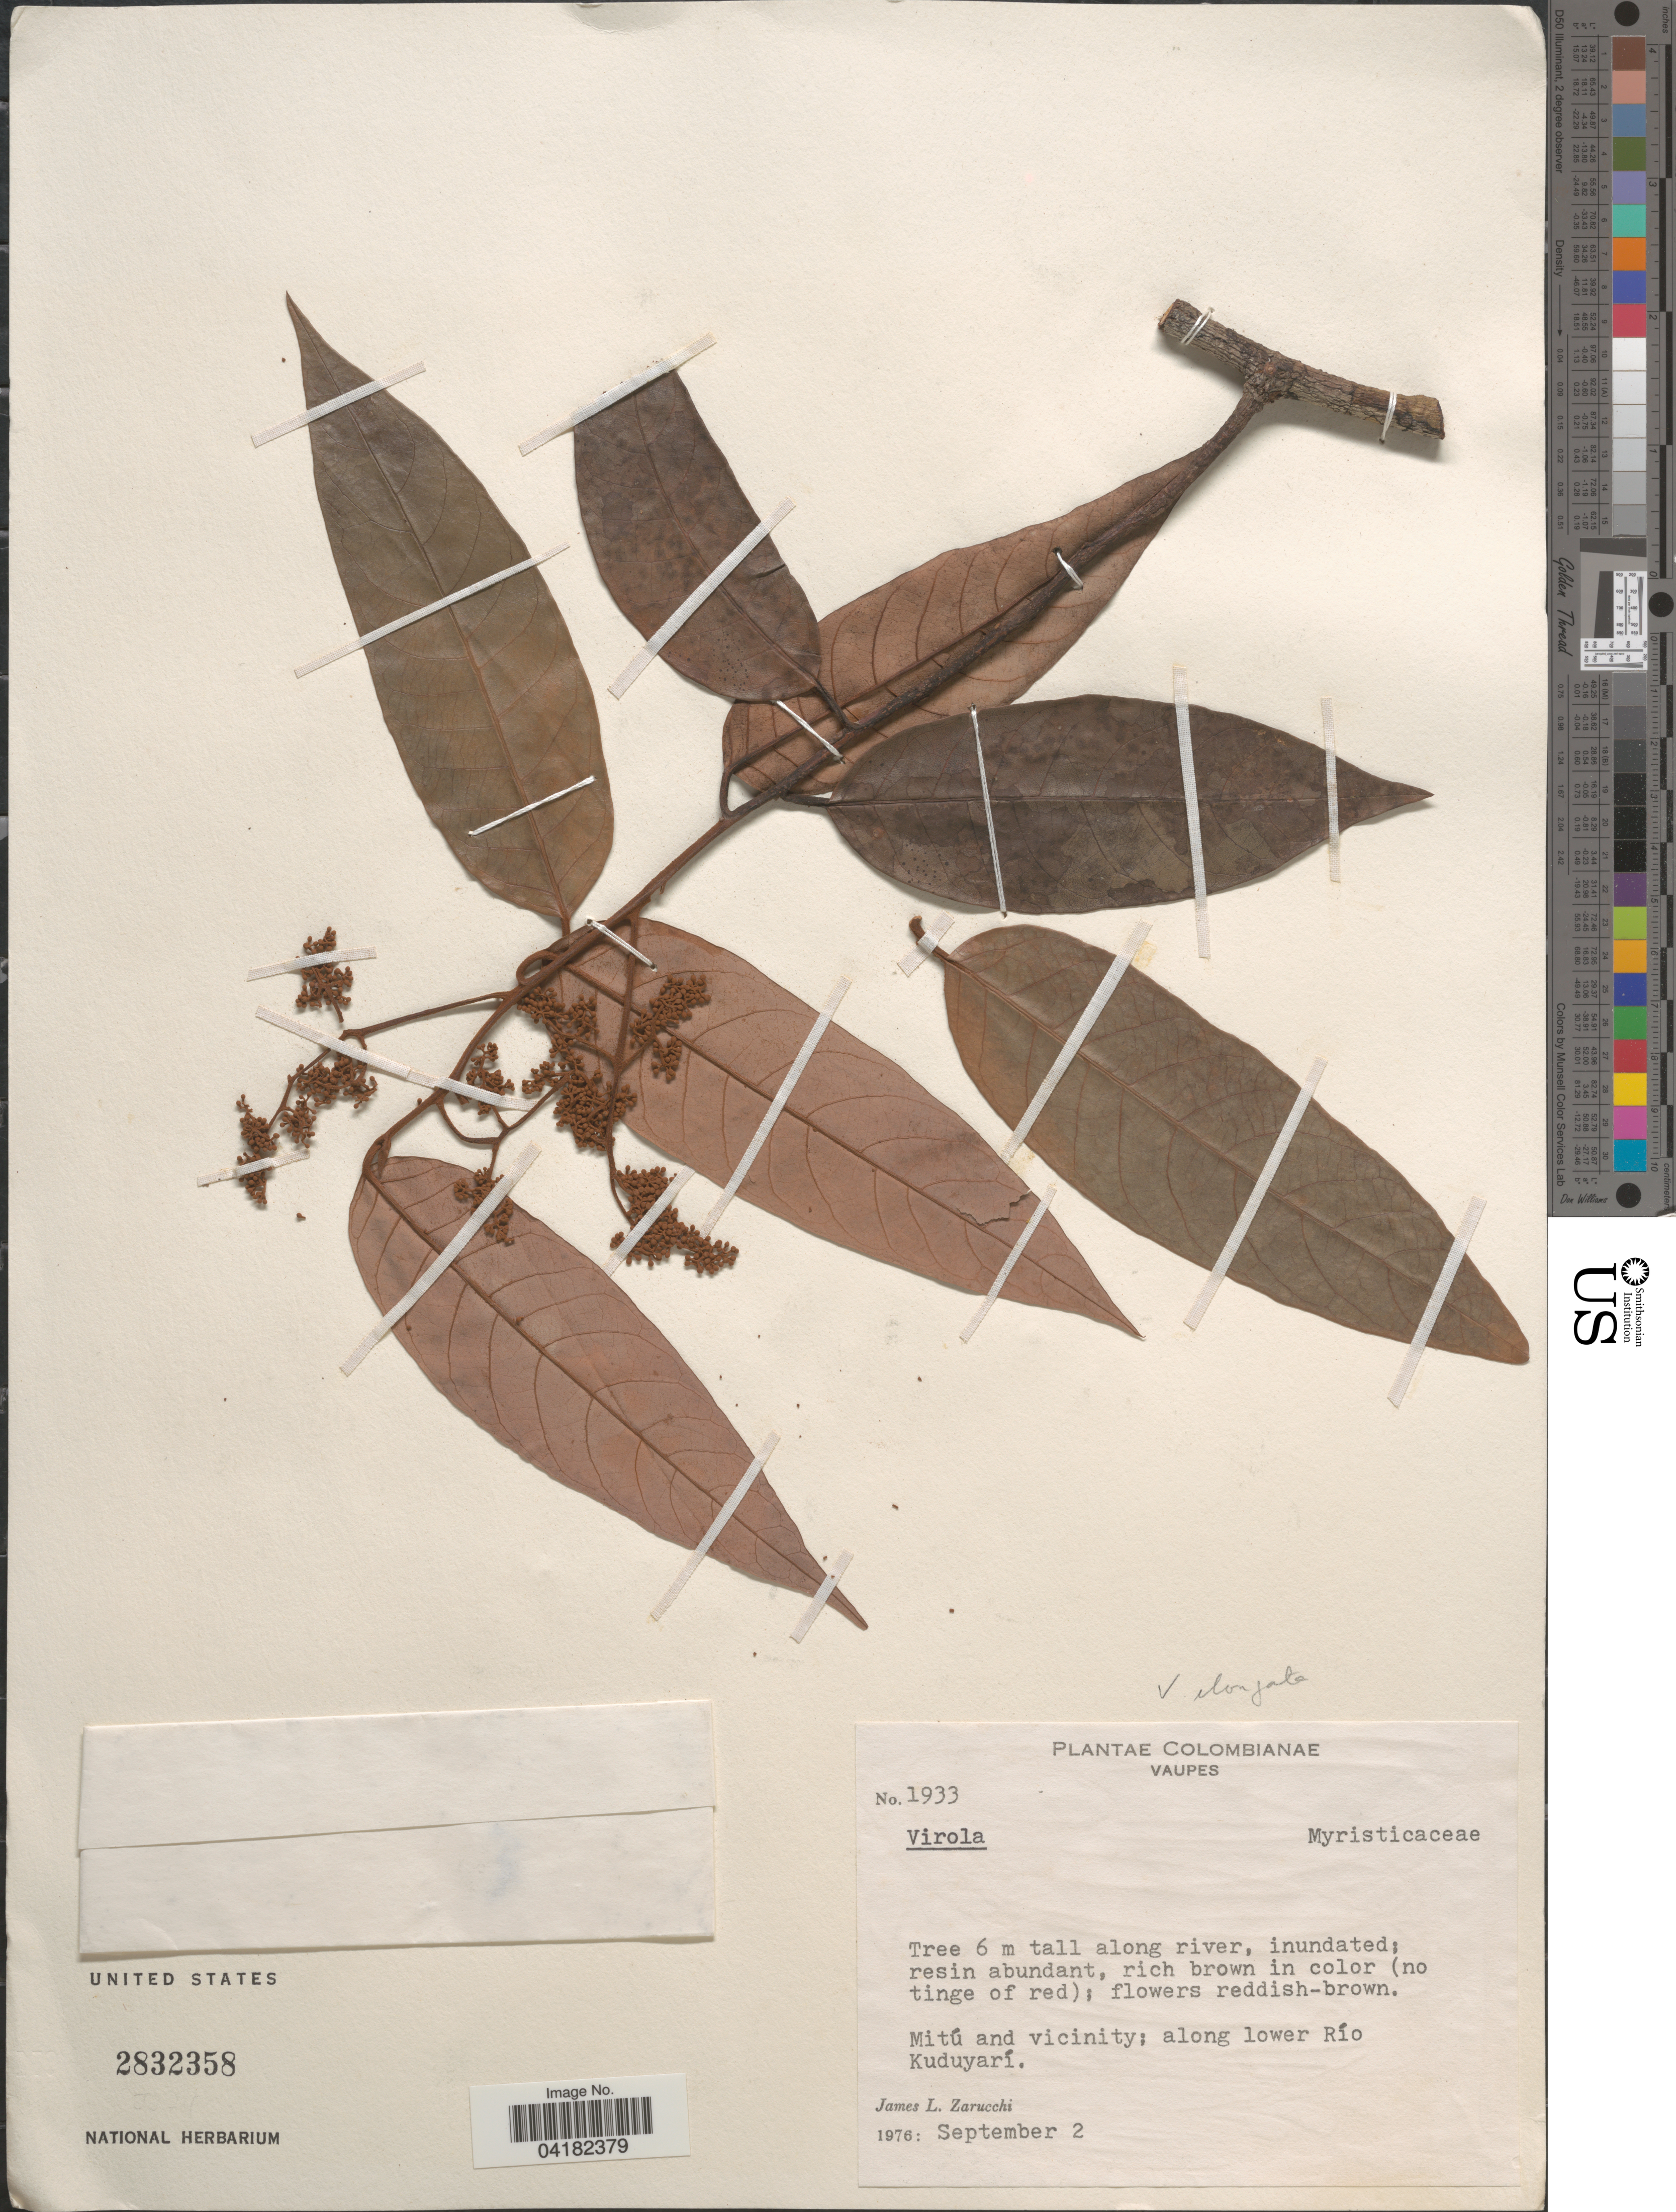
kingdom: Plantae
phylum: Tracheophyta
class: Magnoliopsida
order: Magnoliales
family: Myristicaceae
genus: Virola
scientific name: Virola sp.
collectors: J. L. Zarucchi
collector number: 1933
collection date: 1976-09-02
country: Colombia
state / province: Vaupés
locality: Mitú and vicinity; along lower Río Kuduyarí.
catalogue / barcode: US 2832358